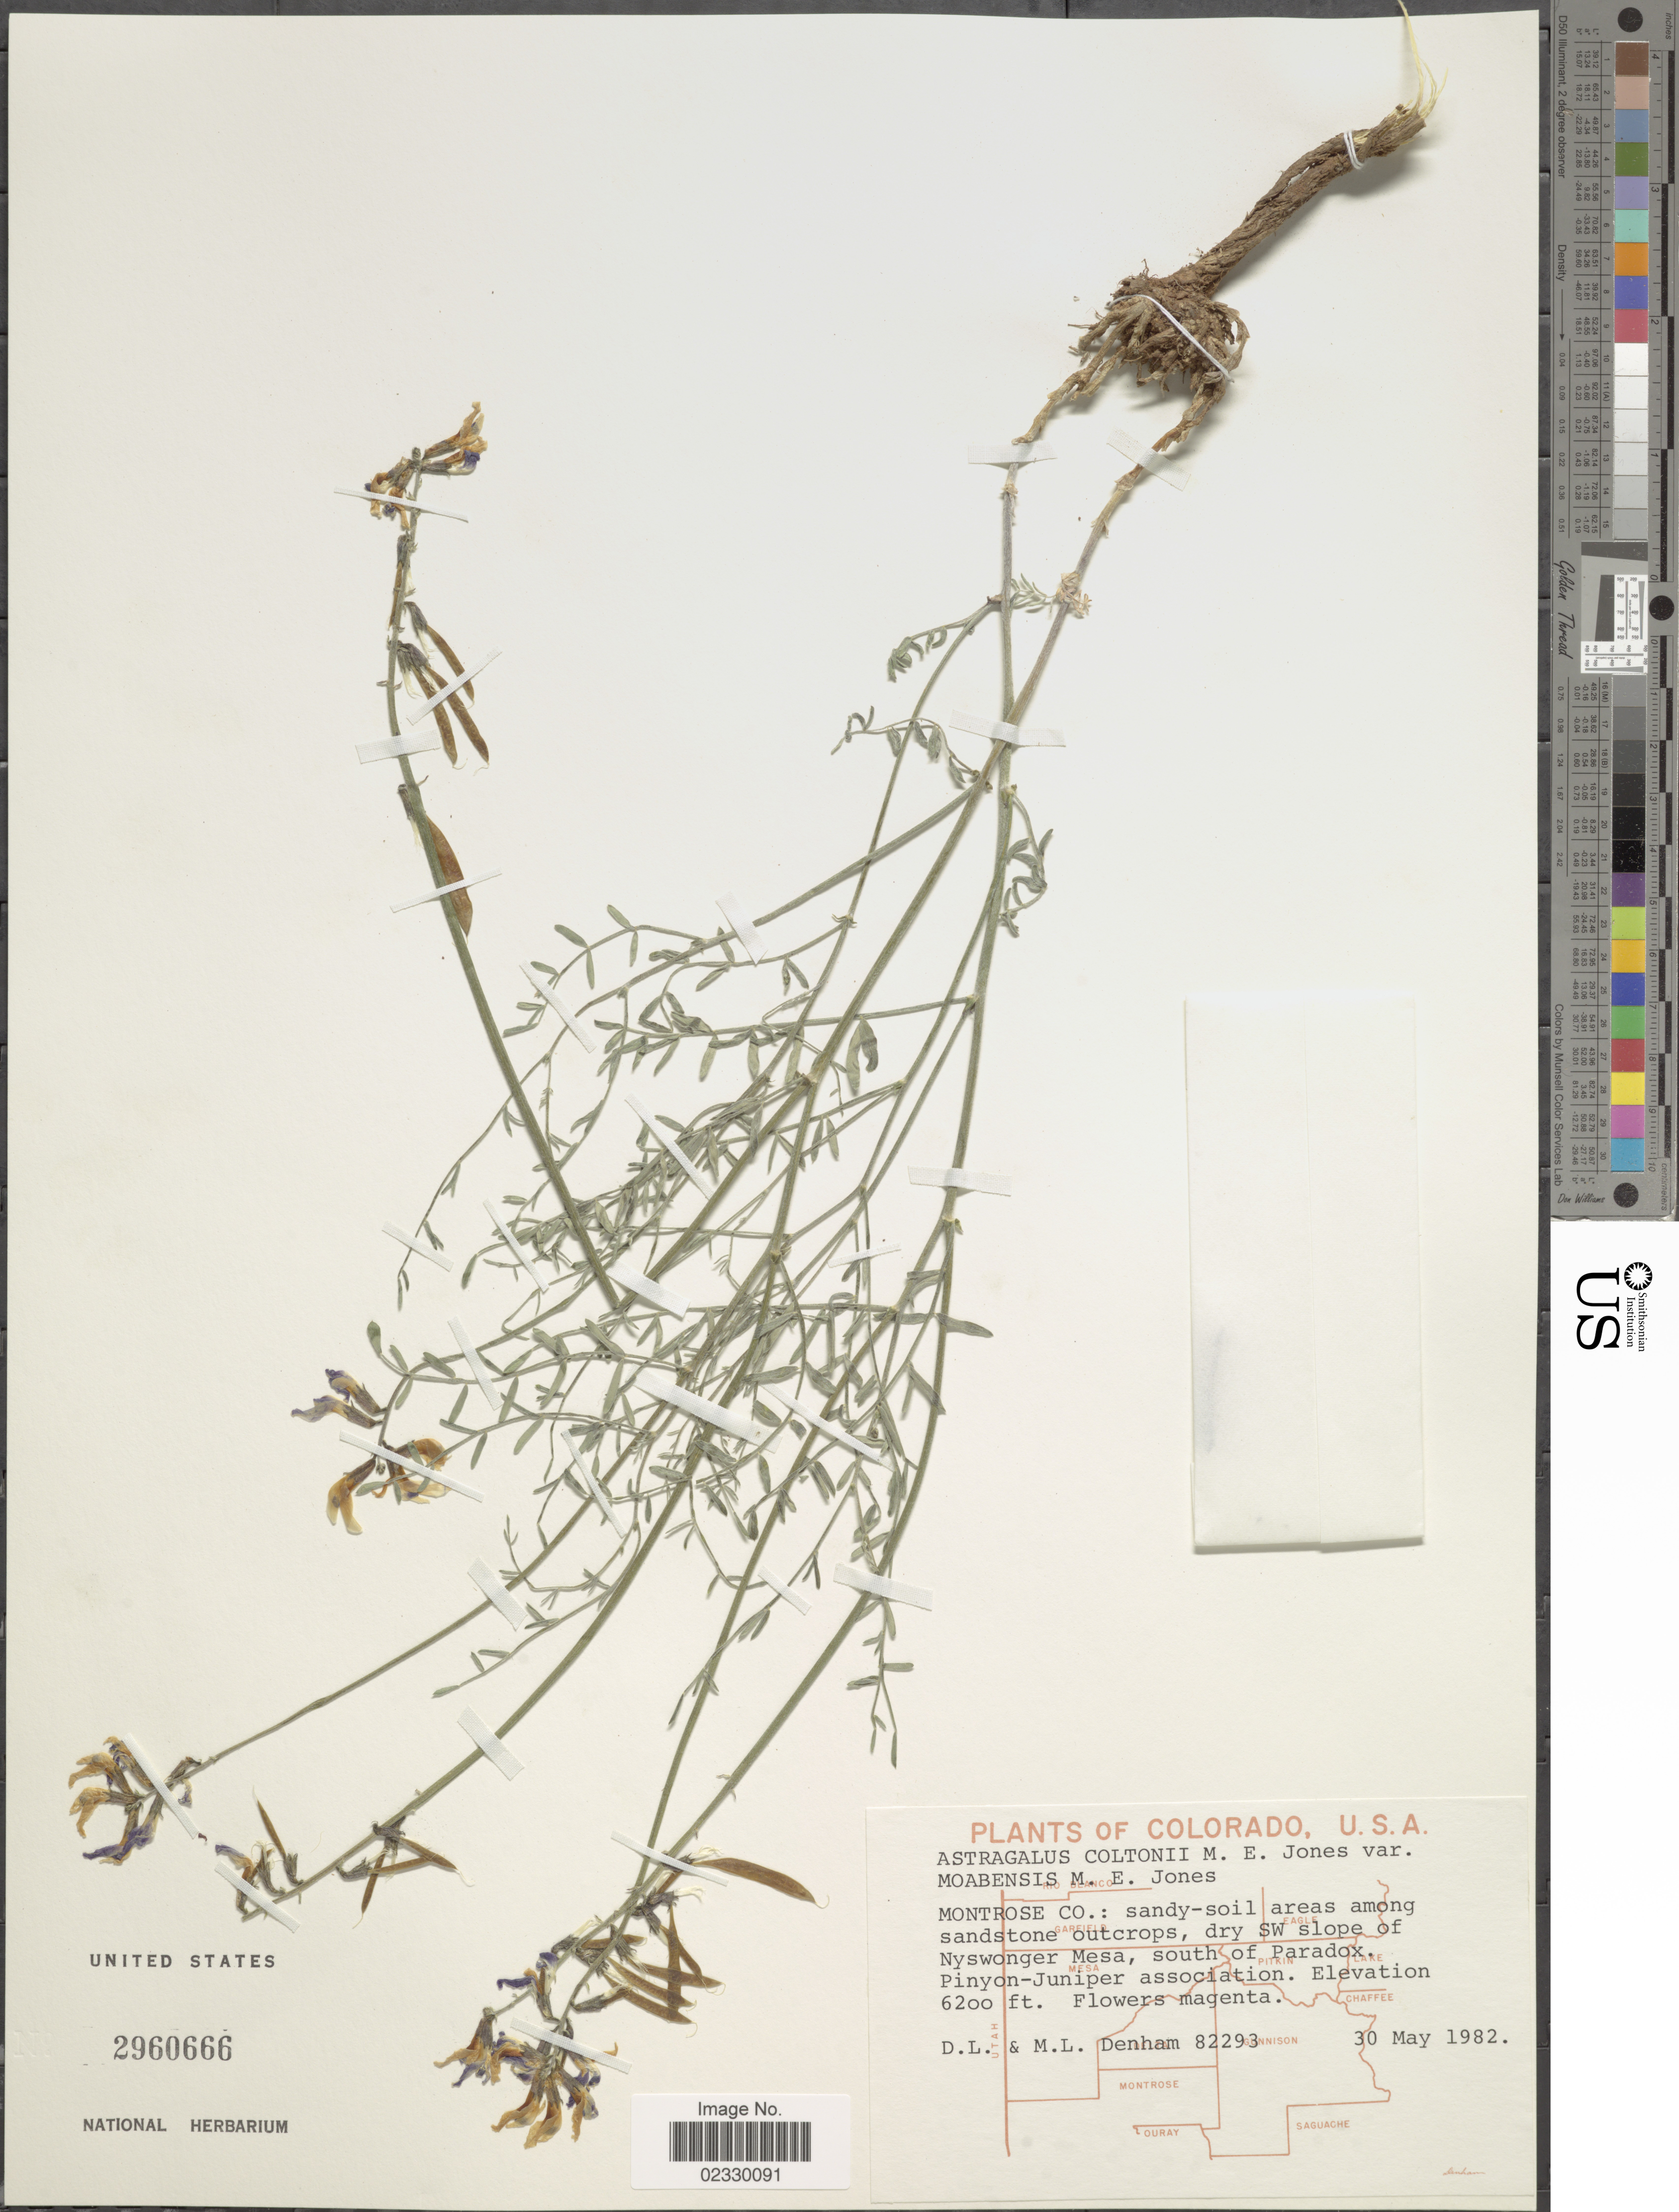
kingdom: Plantae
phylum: Tracheophyta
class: Magnoliopsida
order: Fabales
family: Fabaceae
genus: Astragalus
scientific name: Astragalus coltoni var. moabensis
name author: M.E. Jones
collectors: D. L. Denham & M. Denham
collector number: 82293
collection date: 1982-05-30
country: United States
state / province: Colorado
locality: Montrose Co: sandy-soil areas among sandstone outcrops, dry SW slope of Nyswonger Mesa, south of Paradox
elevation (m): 1890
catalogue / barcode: US 2960666